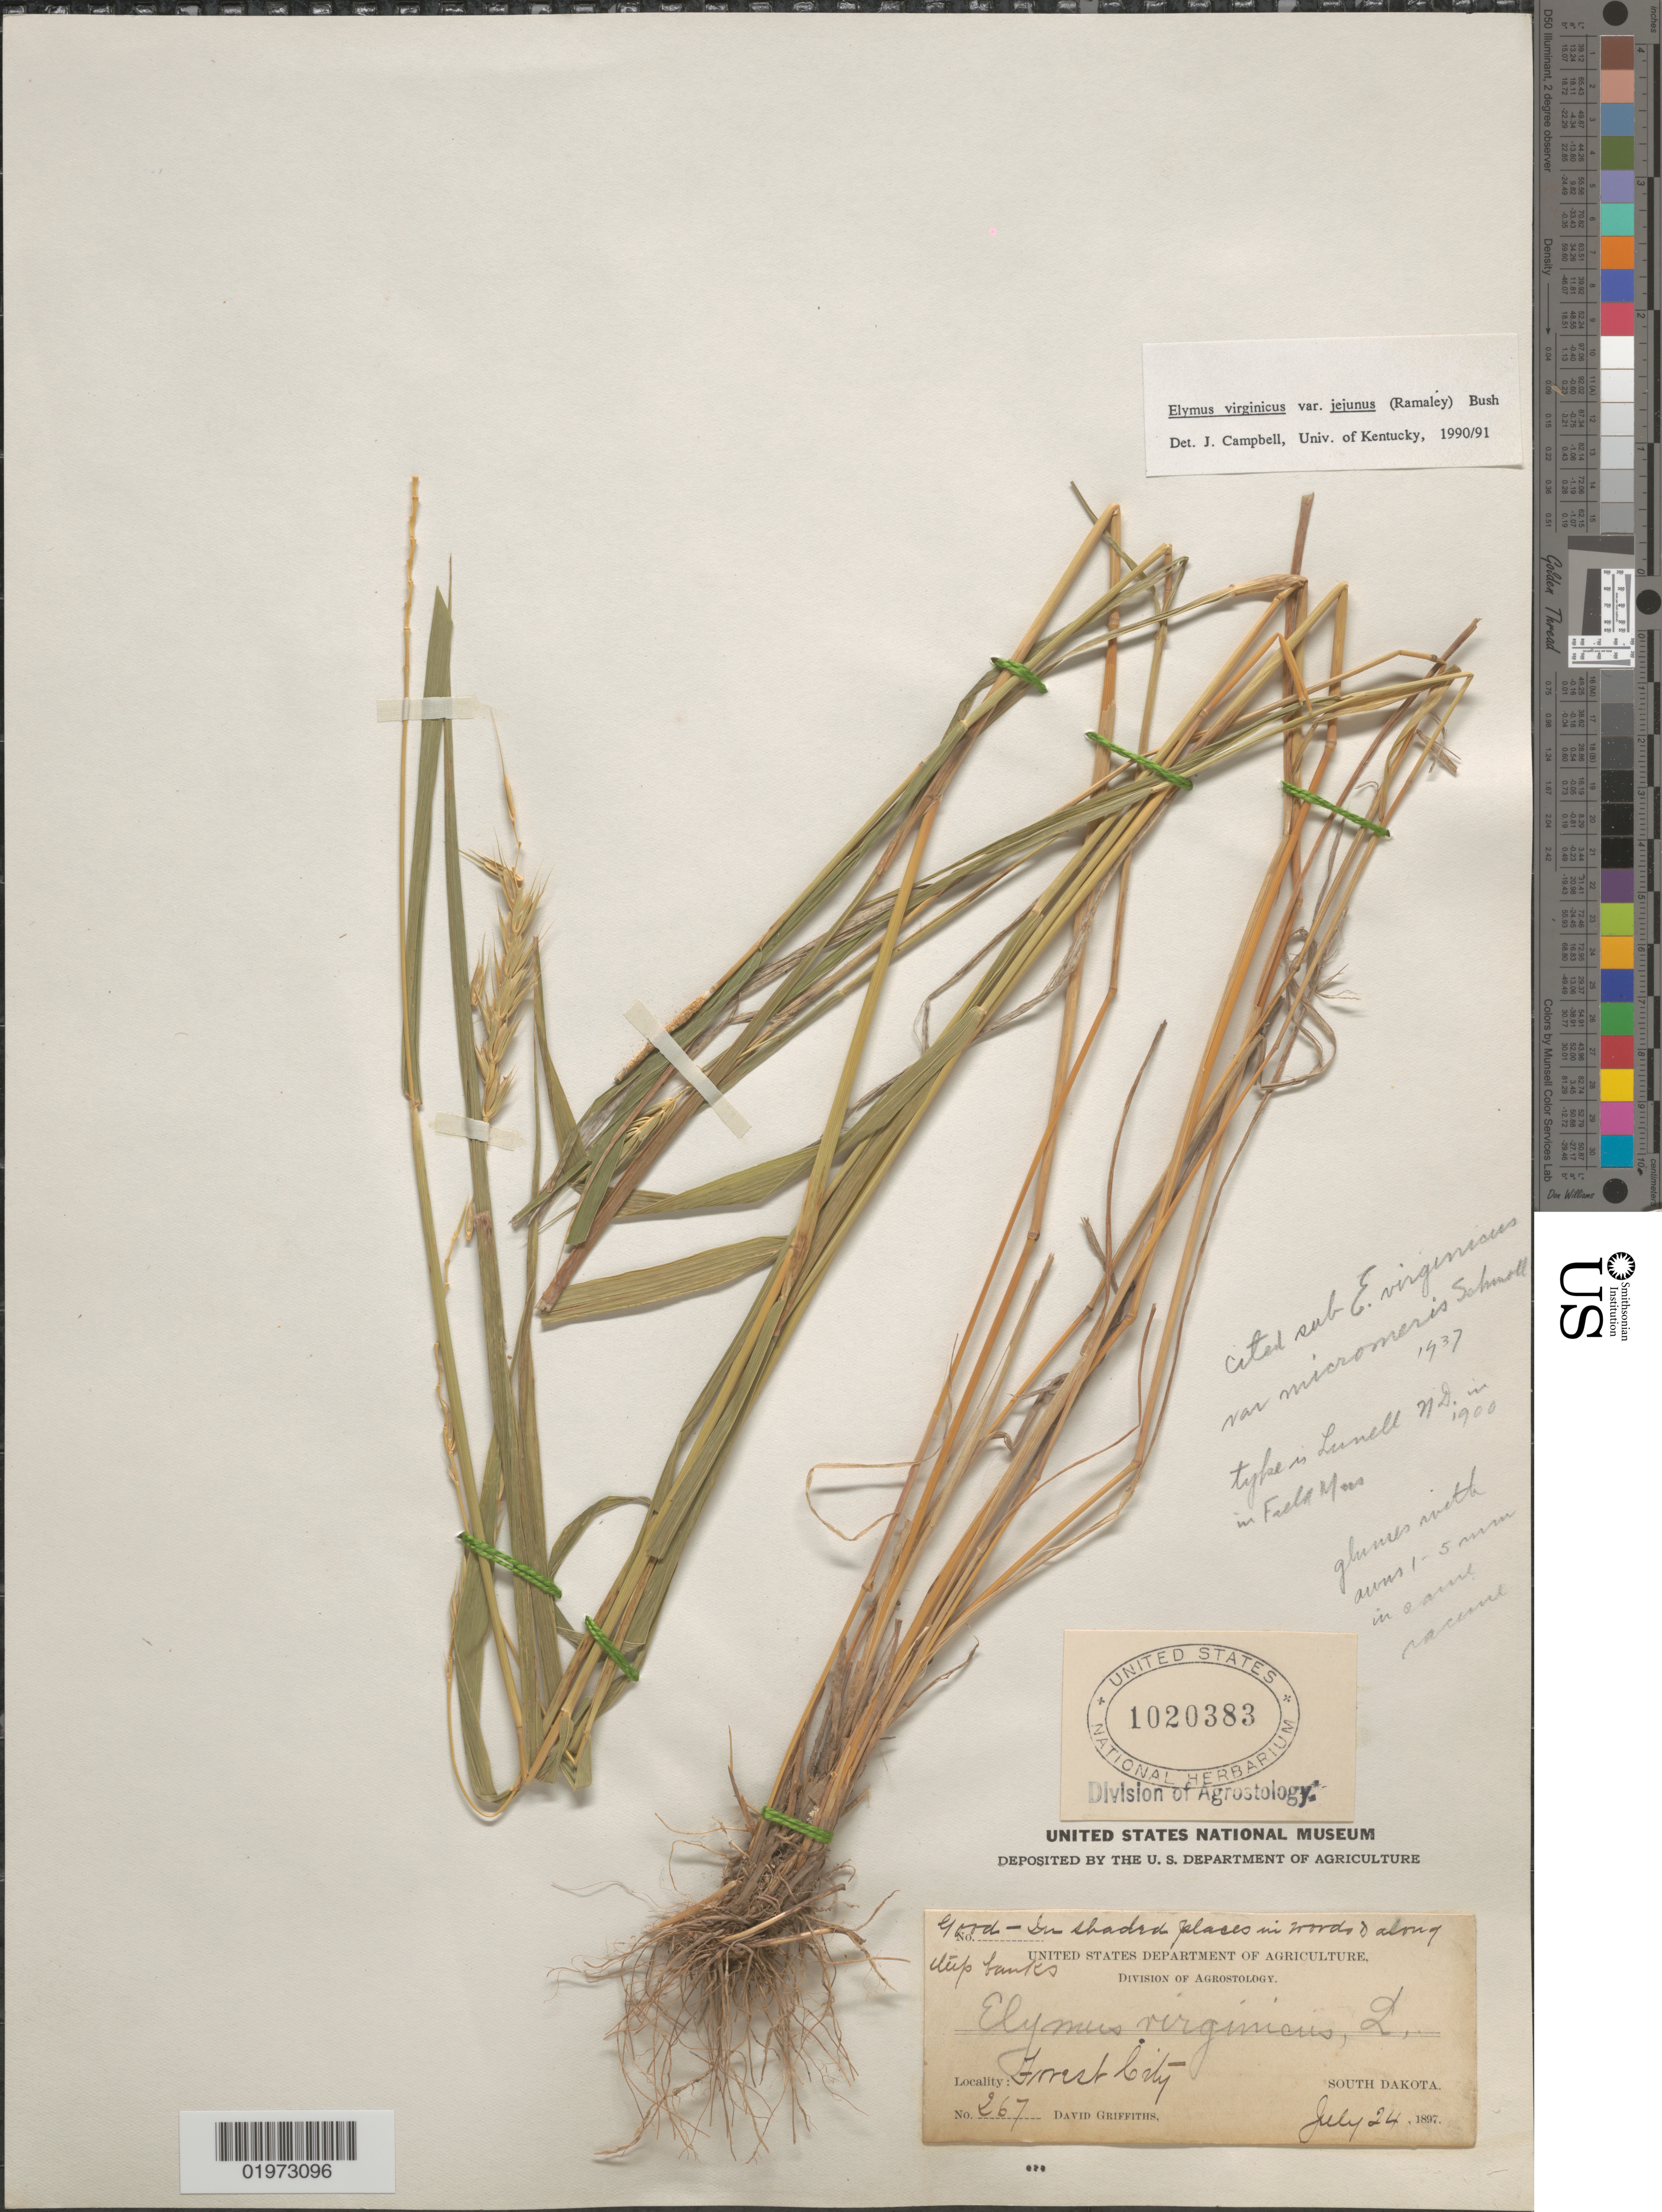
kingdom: Plantae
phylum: Tracheophyta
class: Liliopsida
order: Poales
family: Poaceae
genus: Elymus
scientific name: Elymus virginicus var. virginicus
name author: L.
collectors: D. Griffiths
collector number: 267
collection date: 1897-07-24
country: United States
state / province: South Dakota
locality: In shaded places in woods & along steep banks. Forest City.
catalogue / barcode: US 1020383